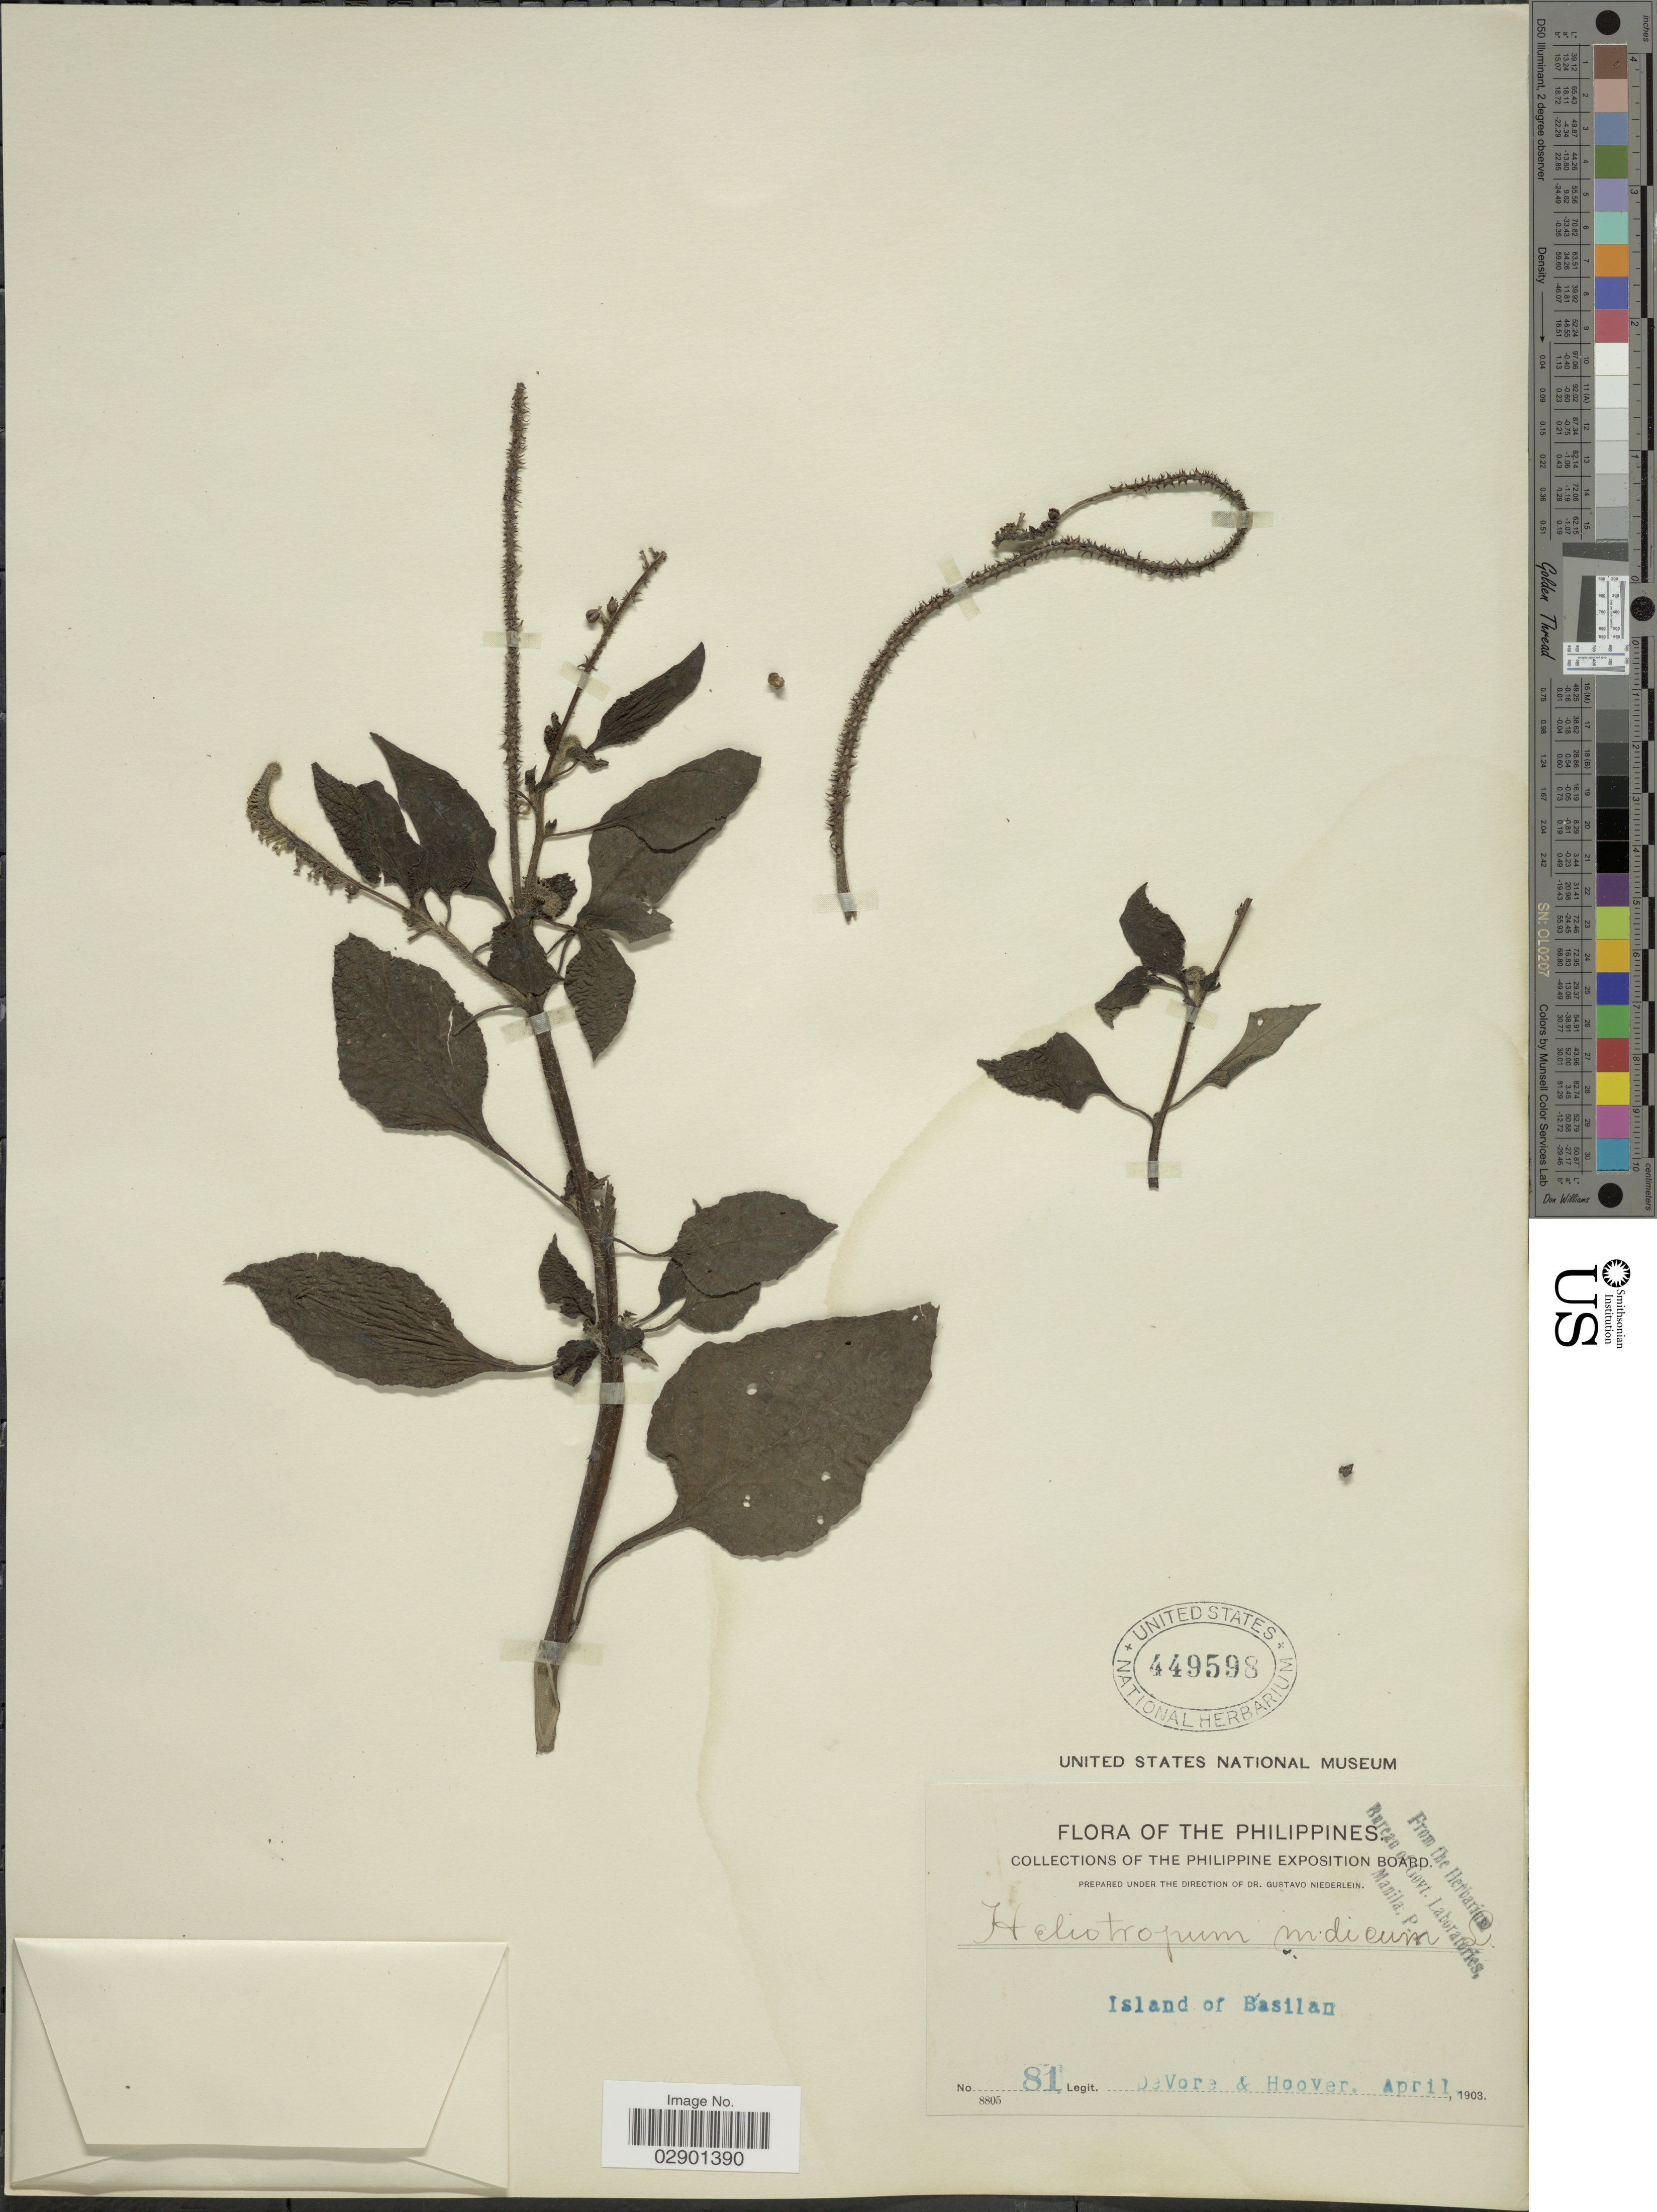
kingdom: Plantae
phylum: Tracheophyta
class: Magnoliopsida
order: Boraginales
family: Heliotropiaceae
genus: Heliotropium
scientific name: Heliotropium indicum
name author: L.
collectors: -. DeVore & -- Hoover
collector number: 81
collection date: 1903-04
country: Philippines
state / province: Muslim Mindanao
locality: Island of Basilan.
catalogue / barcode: US 449598